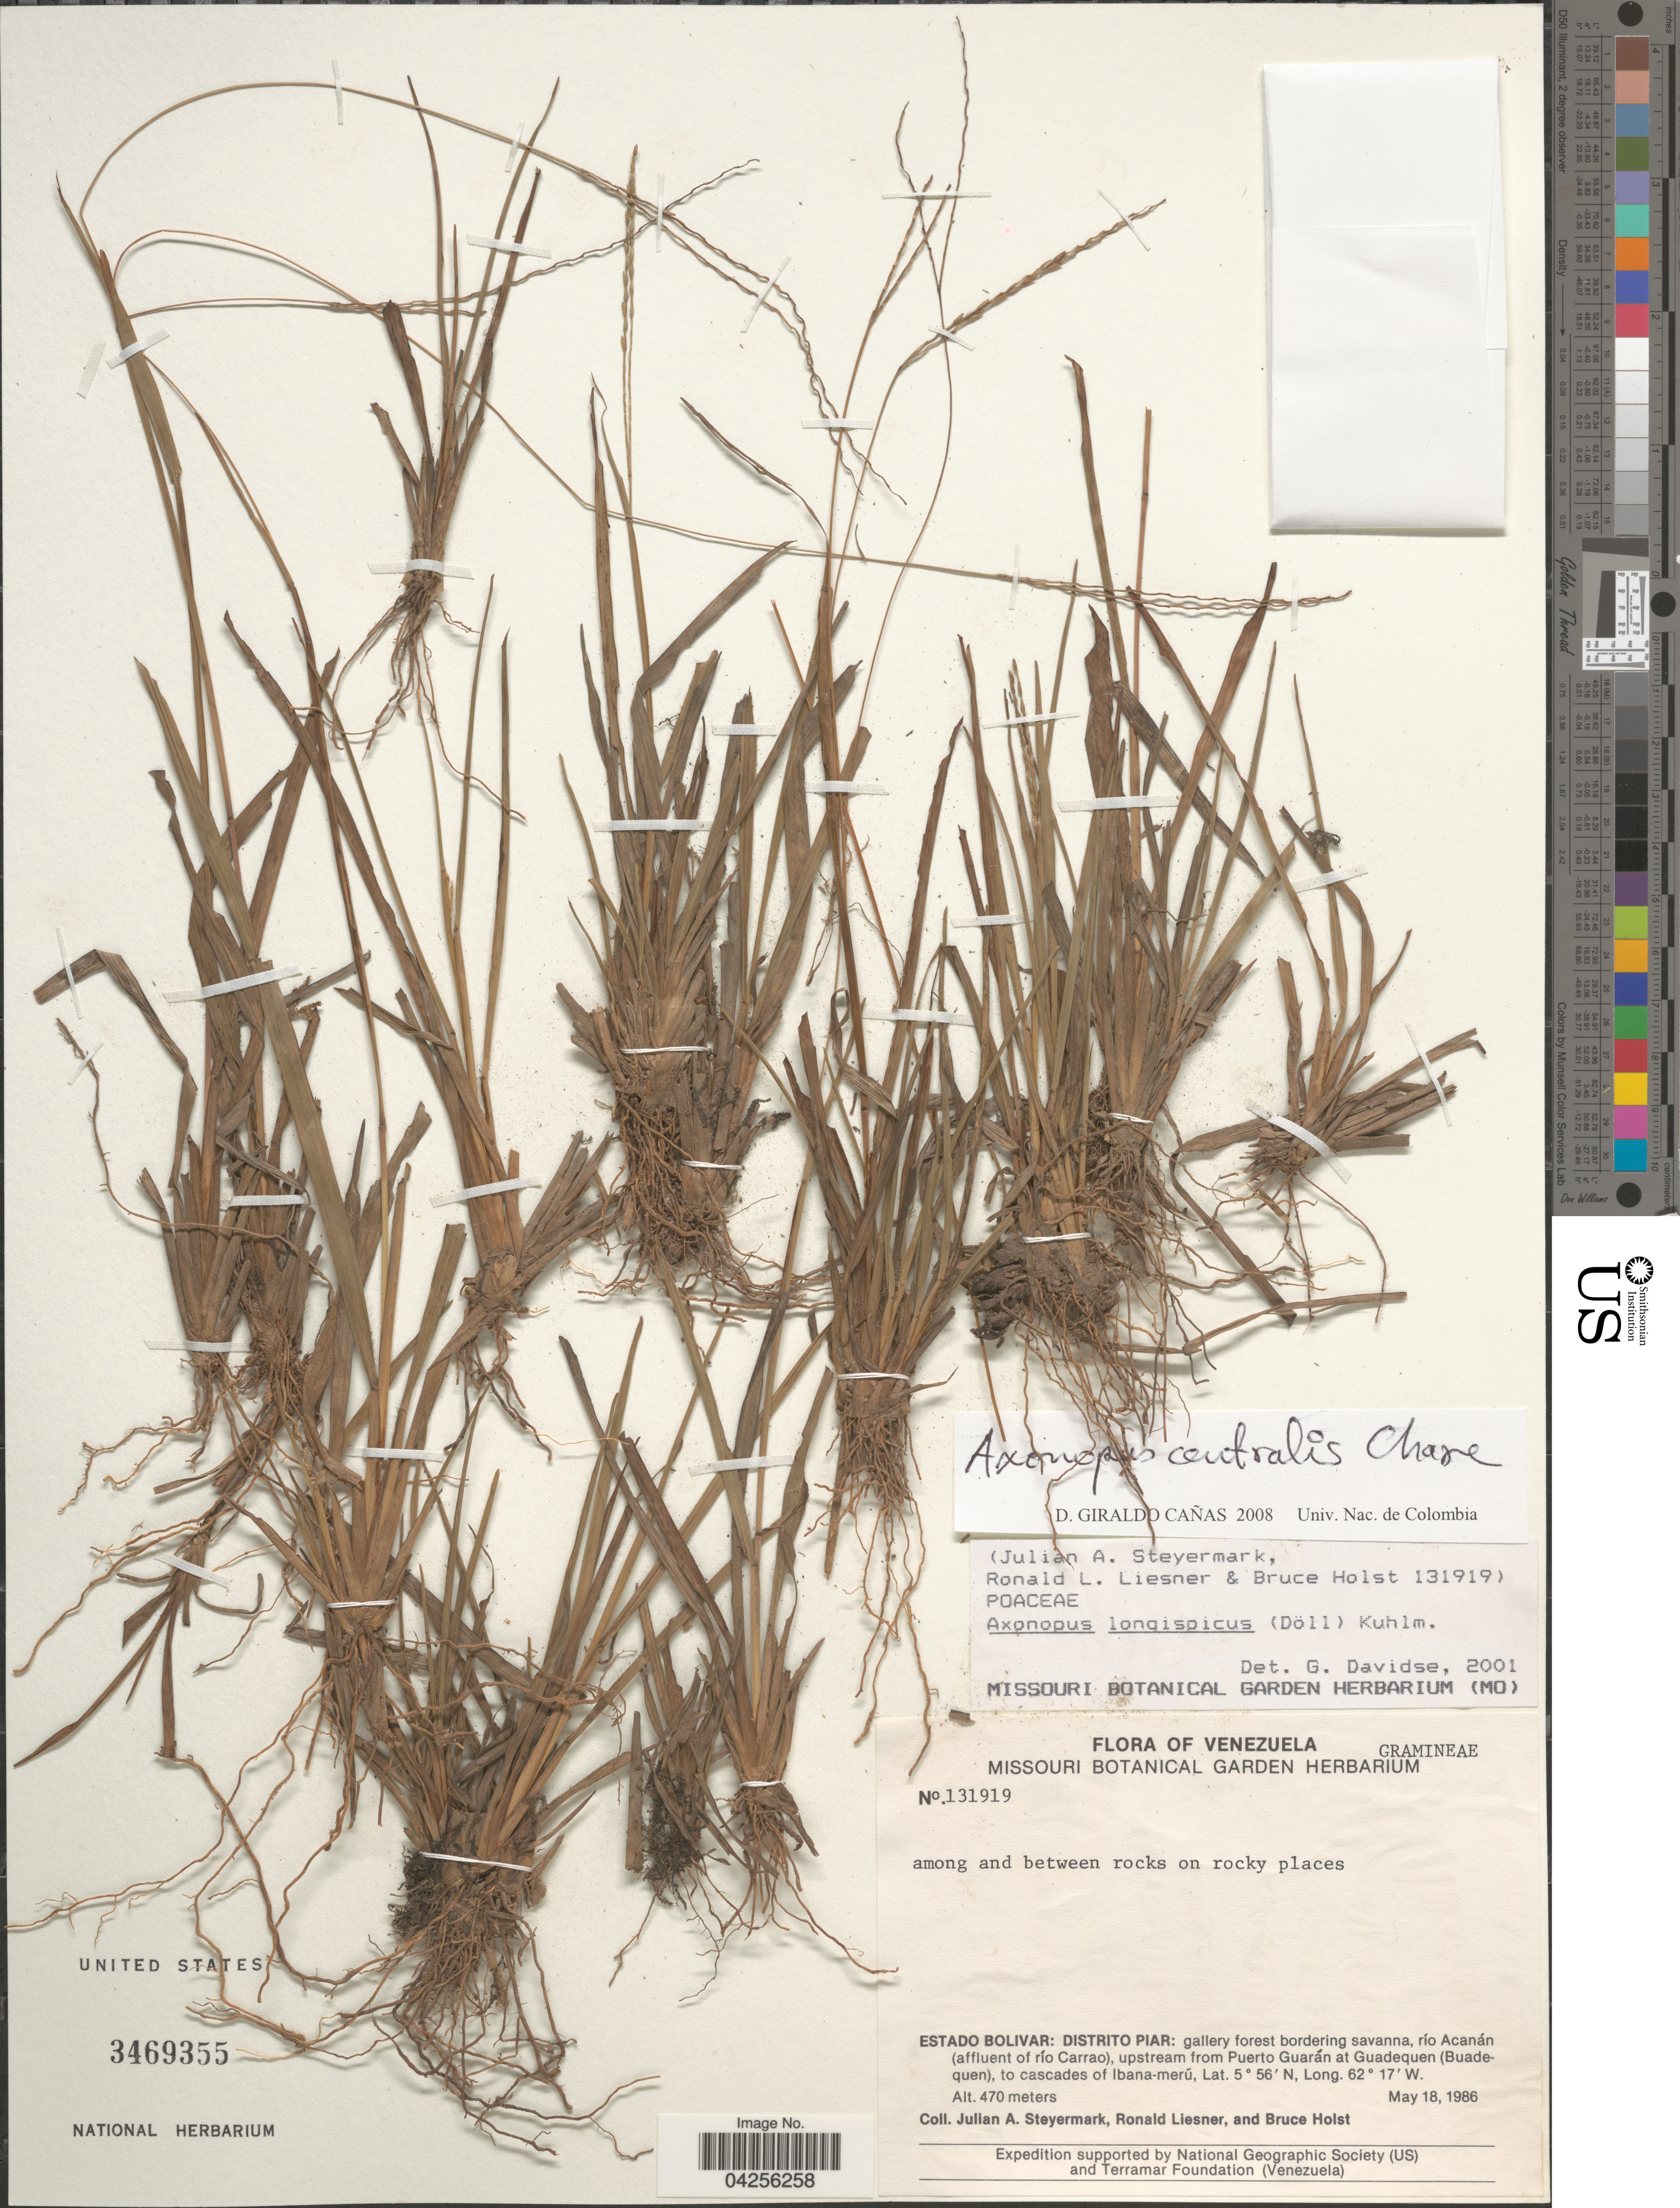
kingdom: Plantae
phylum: Tracheophyta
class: Liliopsida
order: Poales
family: Poaceae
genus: Axonopus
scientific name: Axonopus centralis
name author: Chase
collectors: J. Steyermark, R. L. Liesner & B. Holst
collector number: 131919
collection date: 1986-05-18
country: Venezuela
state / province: Bolivar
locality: Distrito Piar: gallery forest bordering savanna, río Acanán (affluent of río Carrao), upstream from Puerto Guarán at Guadequen (Buadequen) to cascades of Ibana-merú.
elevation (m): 470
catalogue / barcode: US 3469355